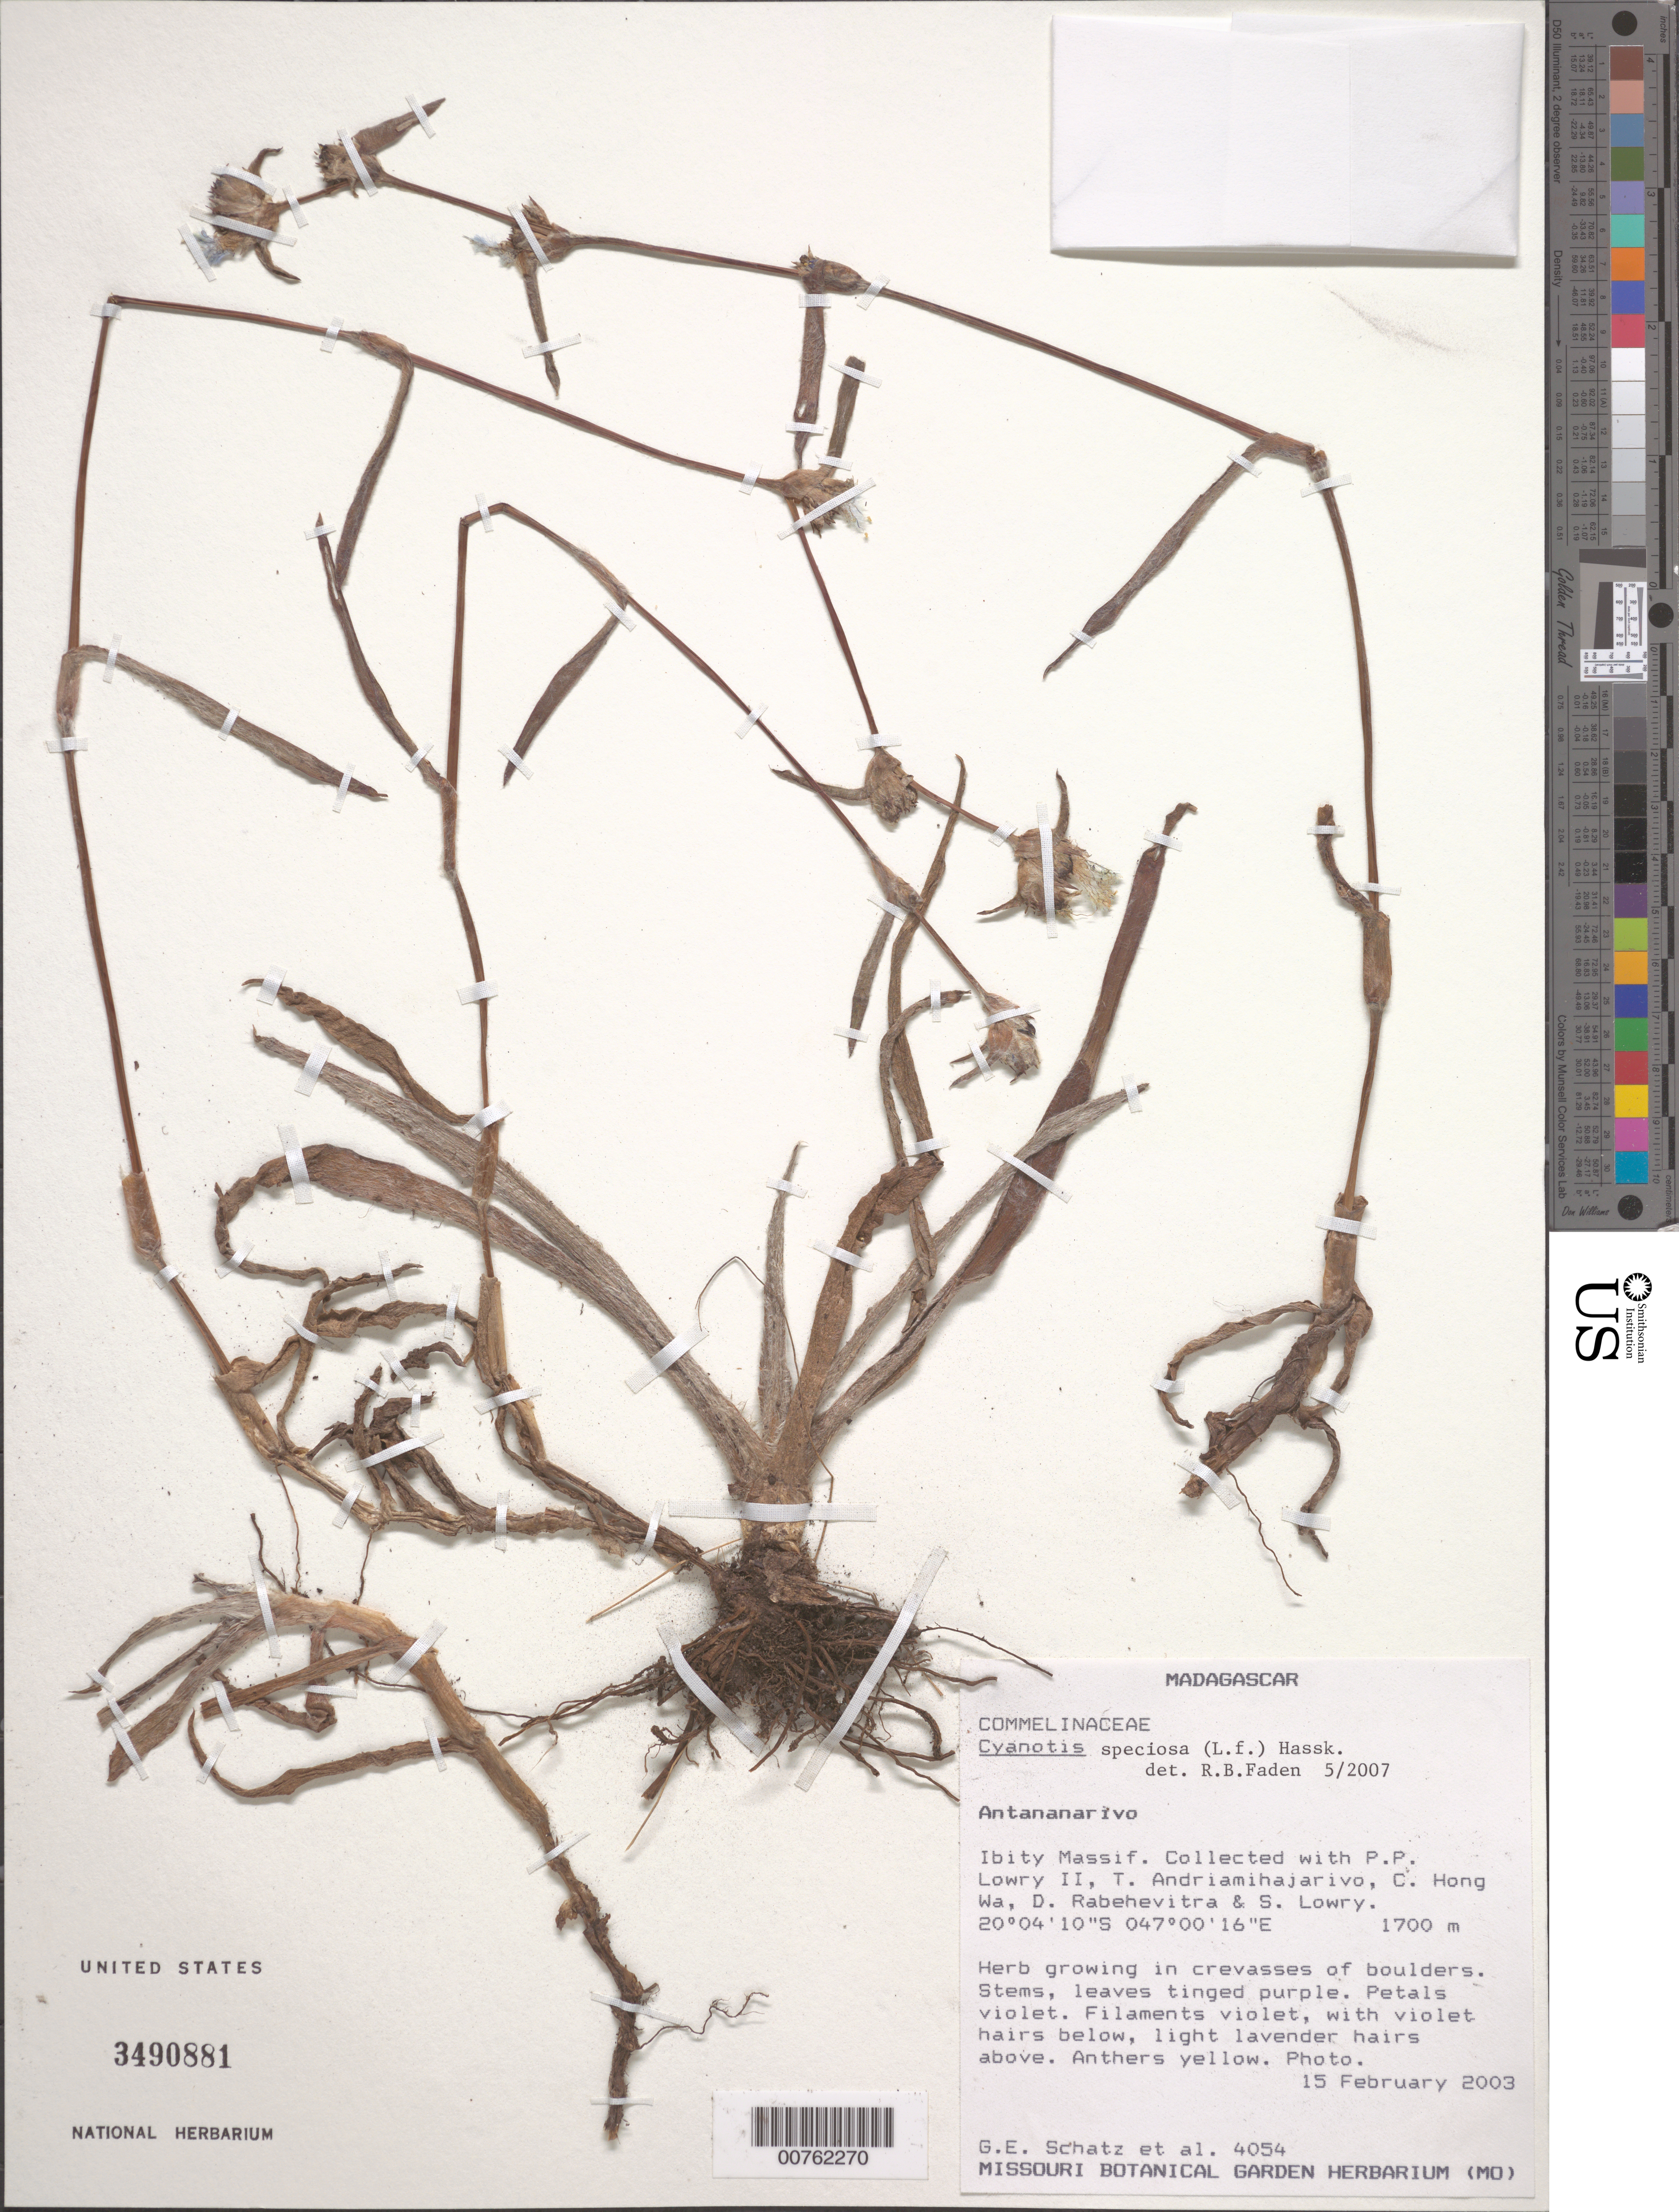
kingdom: Plantae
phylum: Tracheophyta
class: Liliopsida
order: Commelinales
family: Commelinaceae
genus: Cyanotis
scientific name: Cyanotis speciosa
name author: (L. f.) Hassk.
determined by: Faden, Robert B., (US), Smithsonian Institution - National Museum of Natural History (UNITED STATES)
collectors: G. Schatz et al.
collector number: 4054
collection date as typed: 15 Feb 2003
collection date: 2003-02-15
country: Madagascar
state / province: Vakinankaratra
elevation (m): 1700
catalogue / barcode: US 3490881